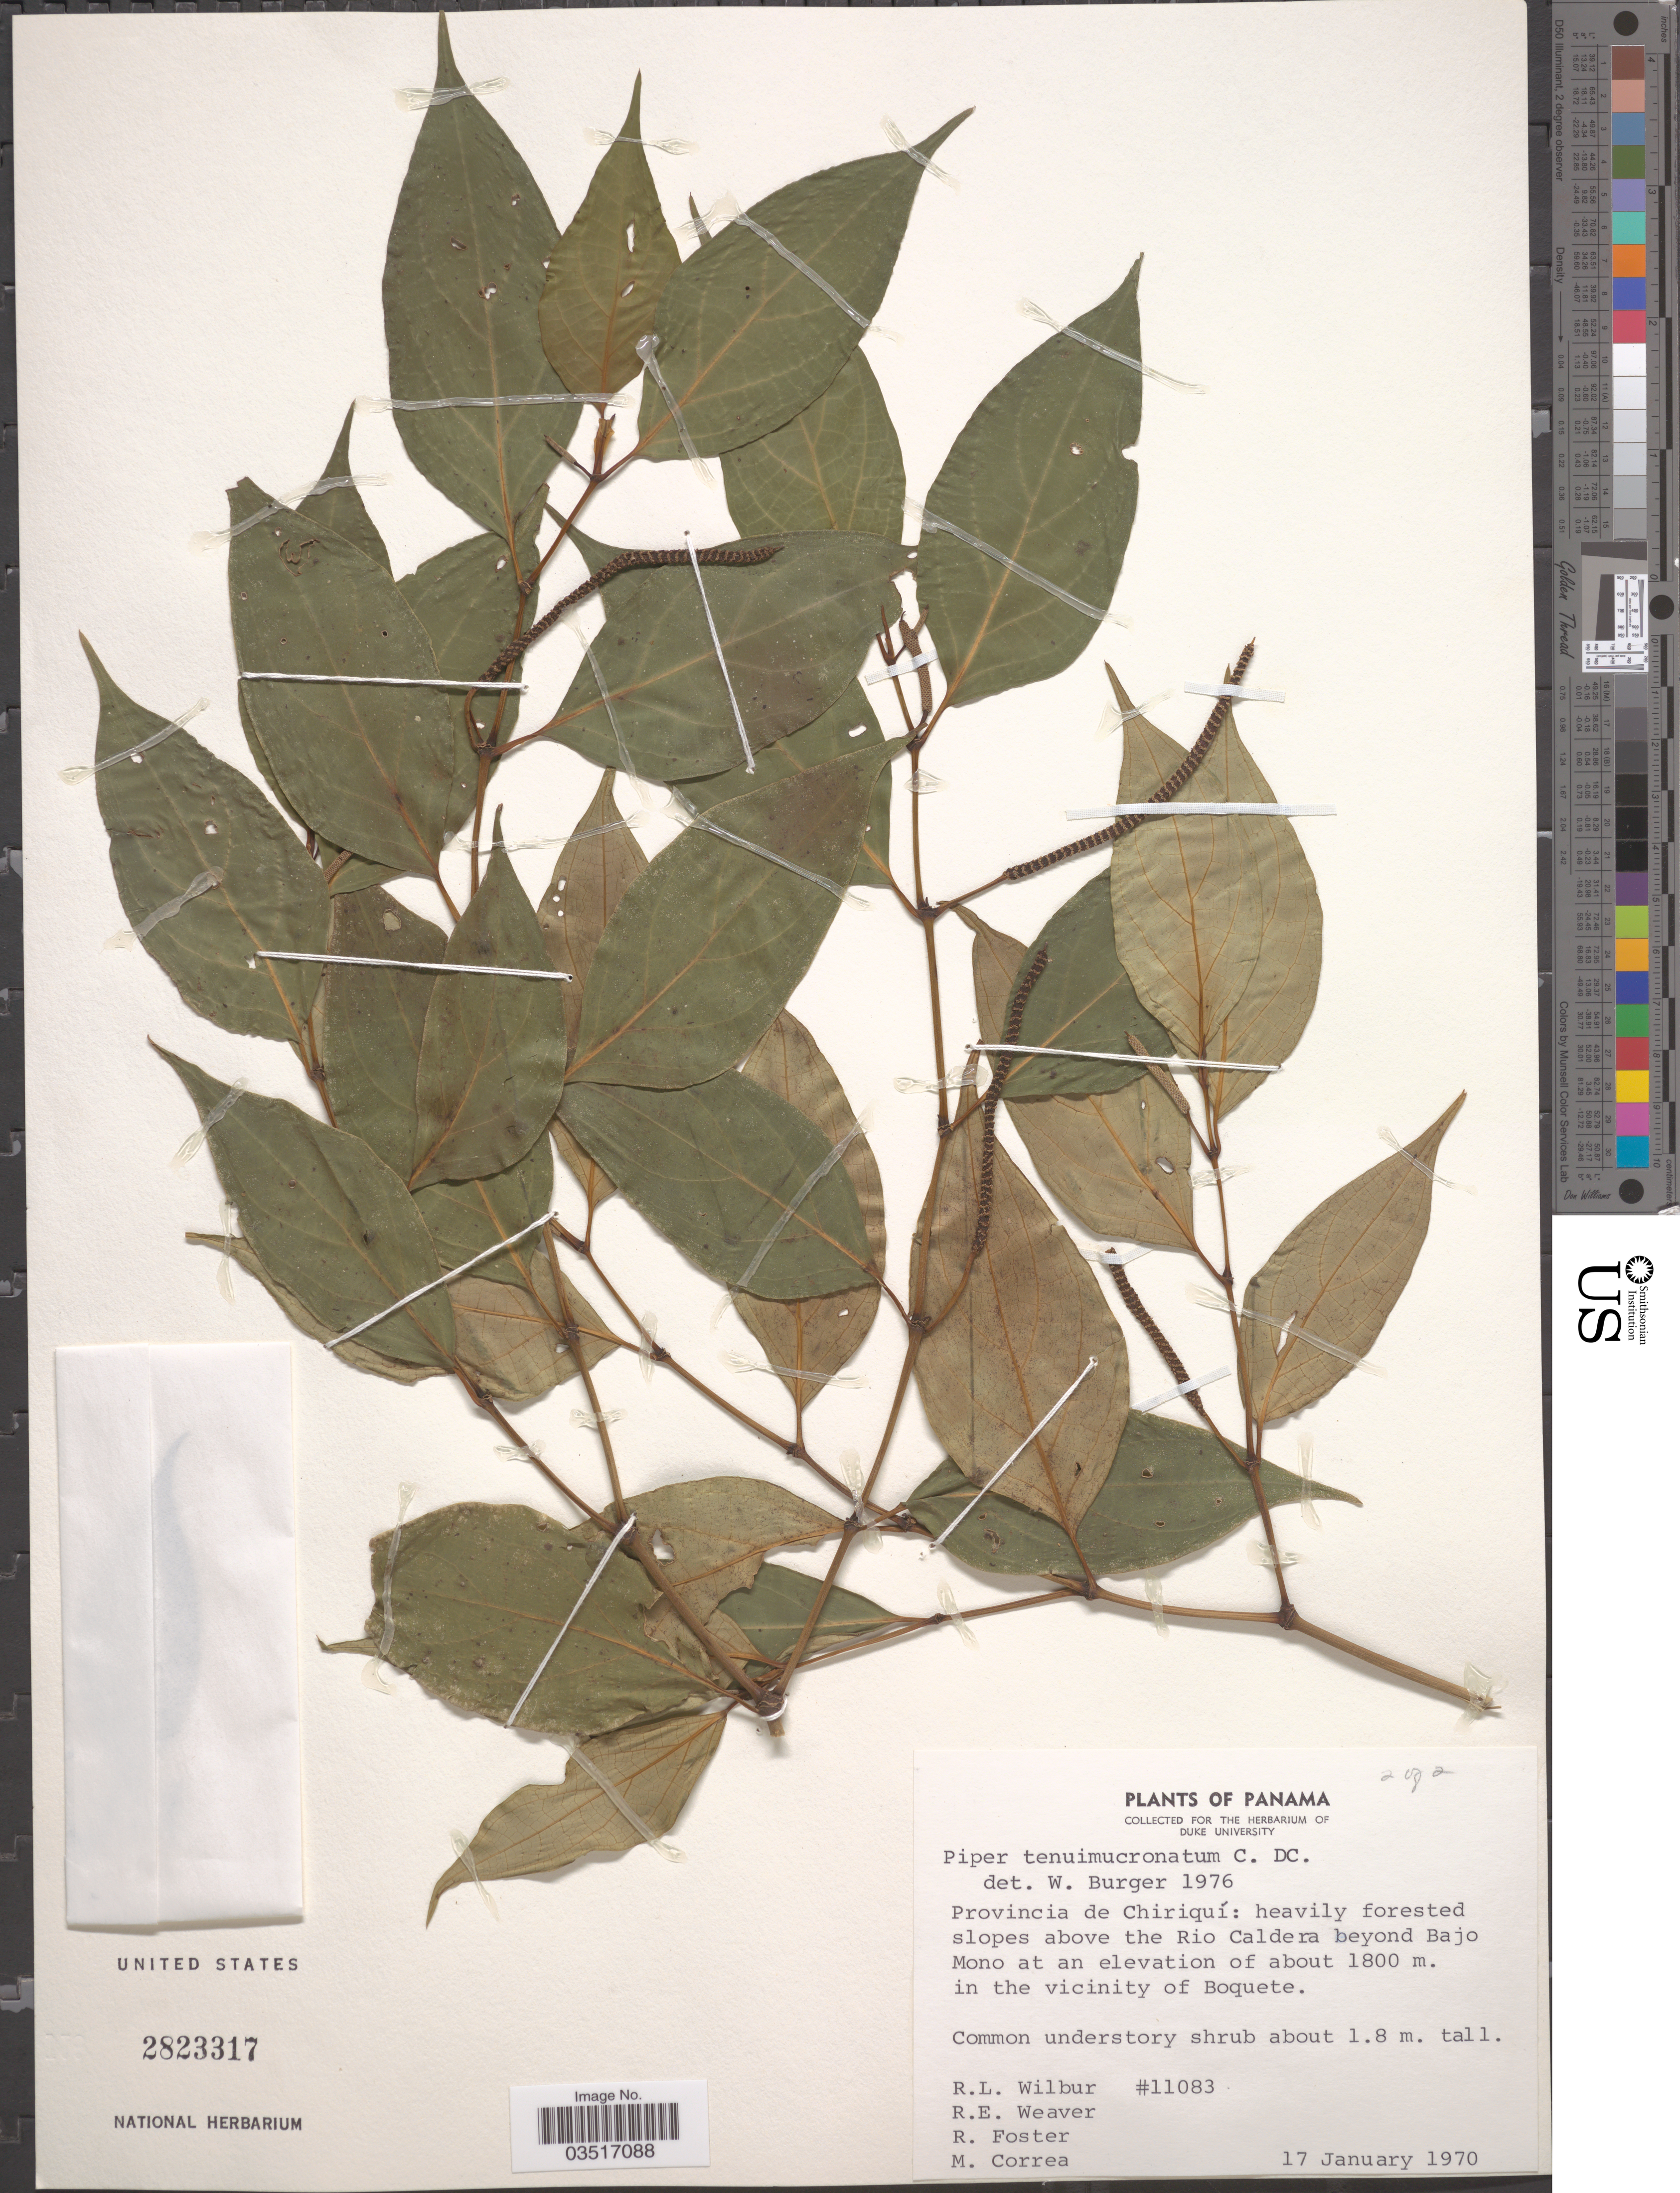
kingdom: Plantae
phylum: Tracheophyta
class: Magnoliopsida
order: Piperales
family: Piperaceae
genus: Piper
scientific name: Piper tenuimucronatum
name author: C. DC.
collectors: R. L. Wilbur, R. E. Weaver, R. Foster & M. Correa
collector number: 11083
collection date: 1970-01-17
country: Panama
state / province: Chiriqui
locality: Heavily forested slopes above the Rio Caldera beyond Bajo Mono in the vicinity of Boquete.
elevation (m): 1800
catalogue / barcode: US 2823317